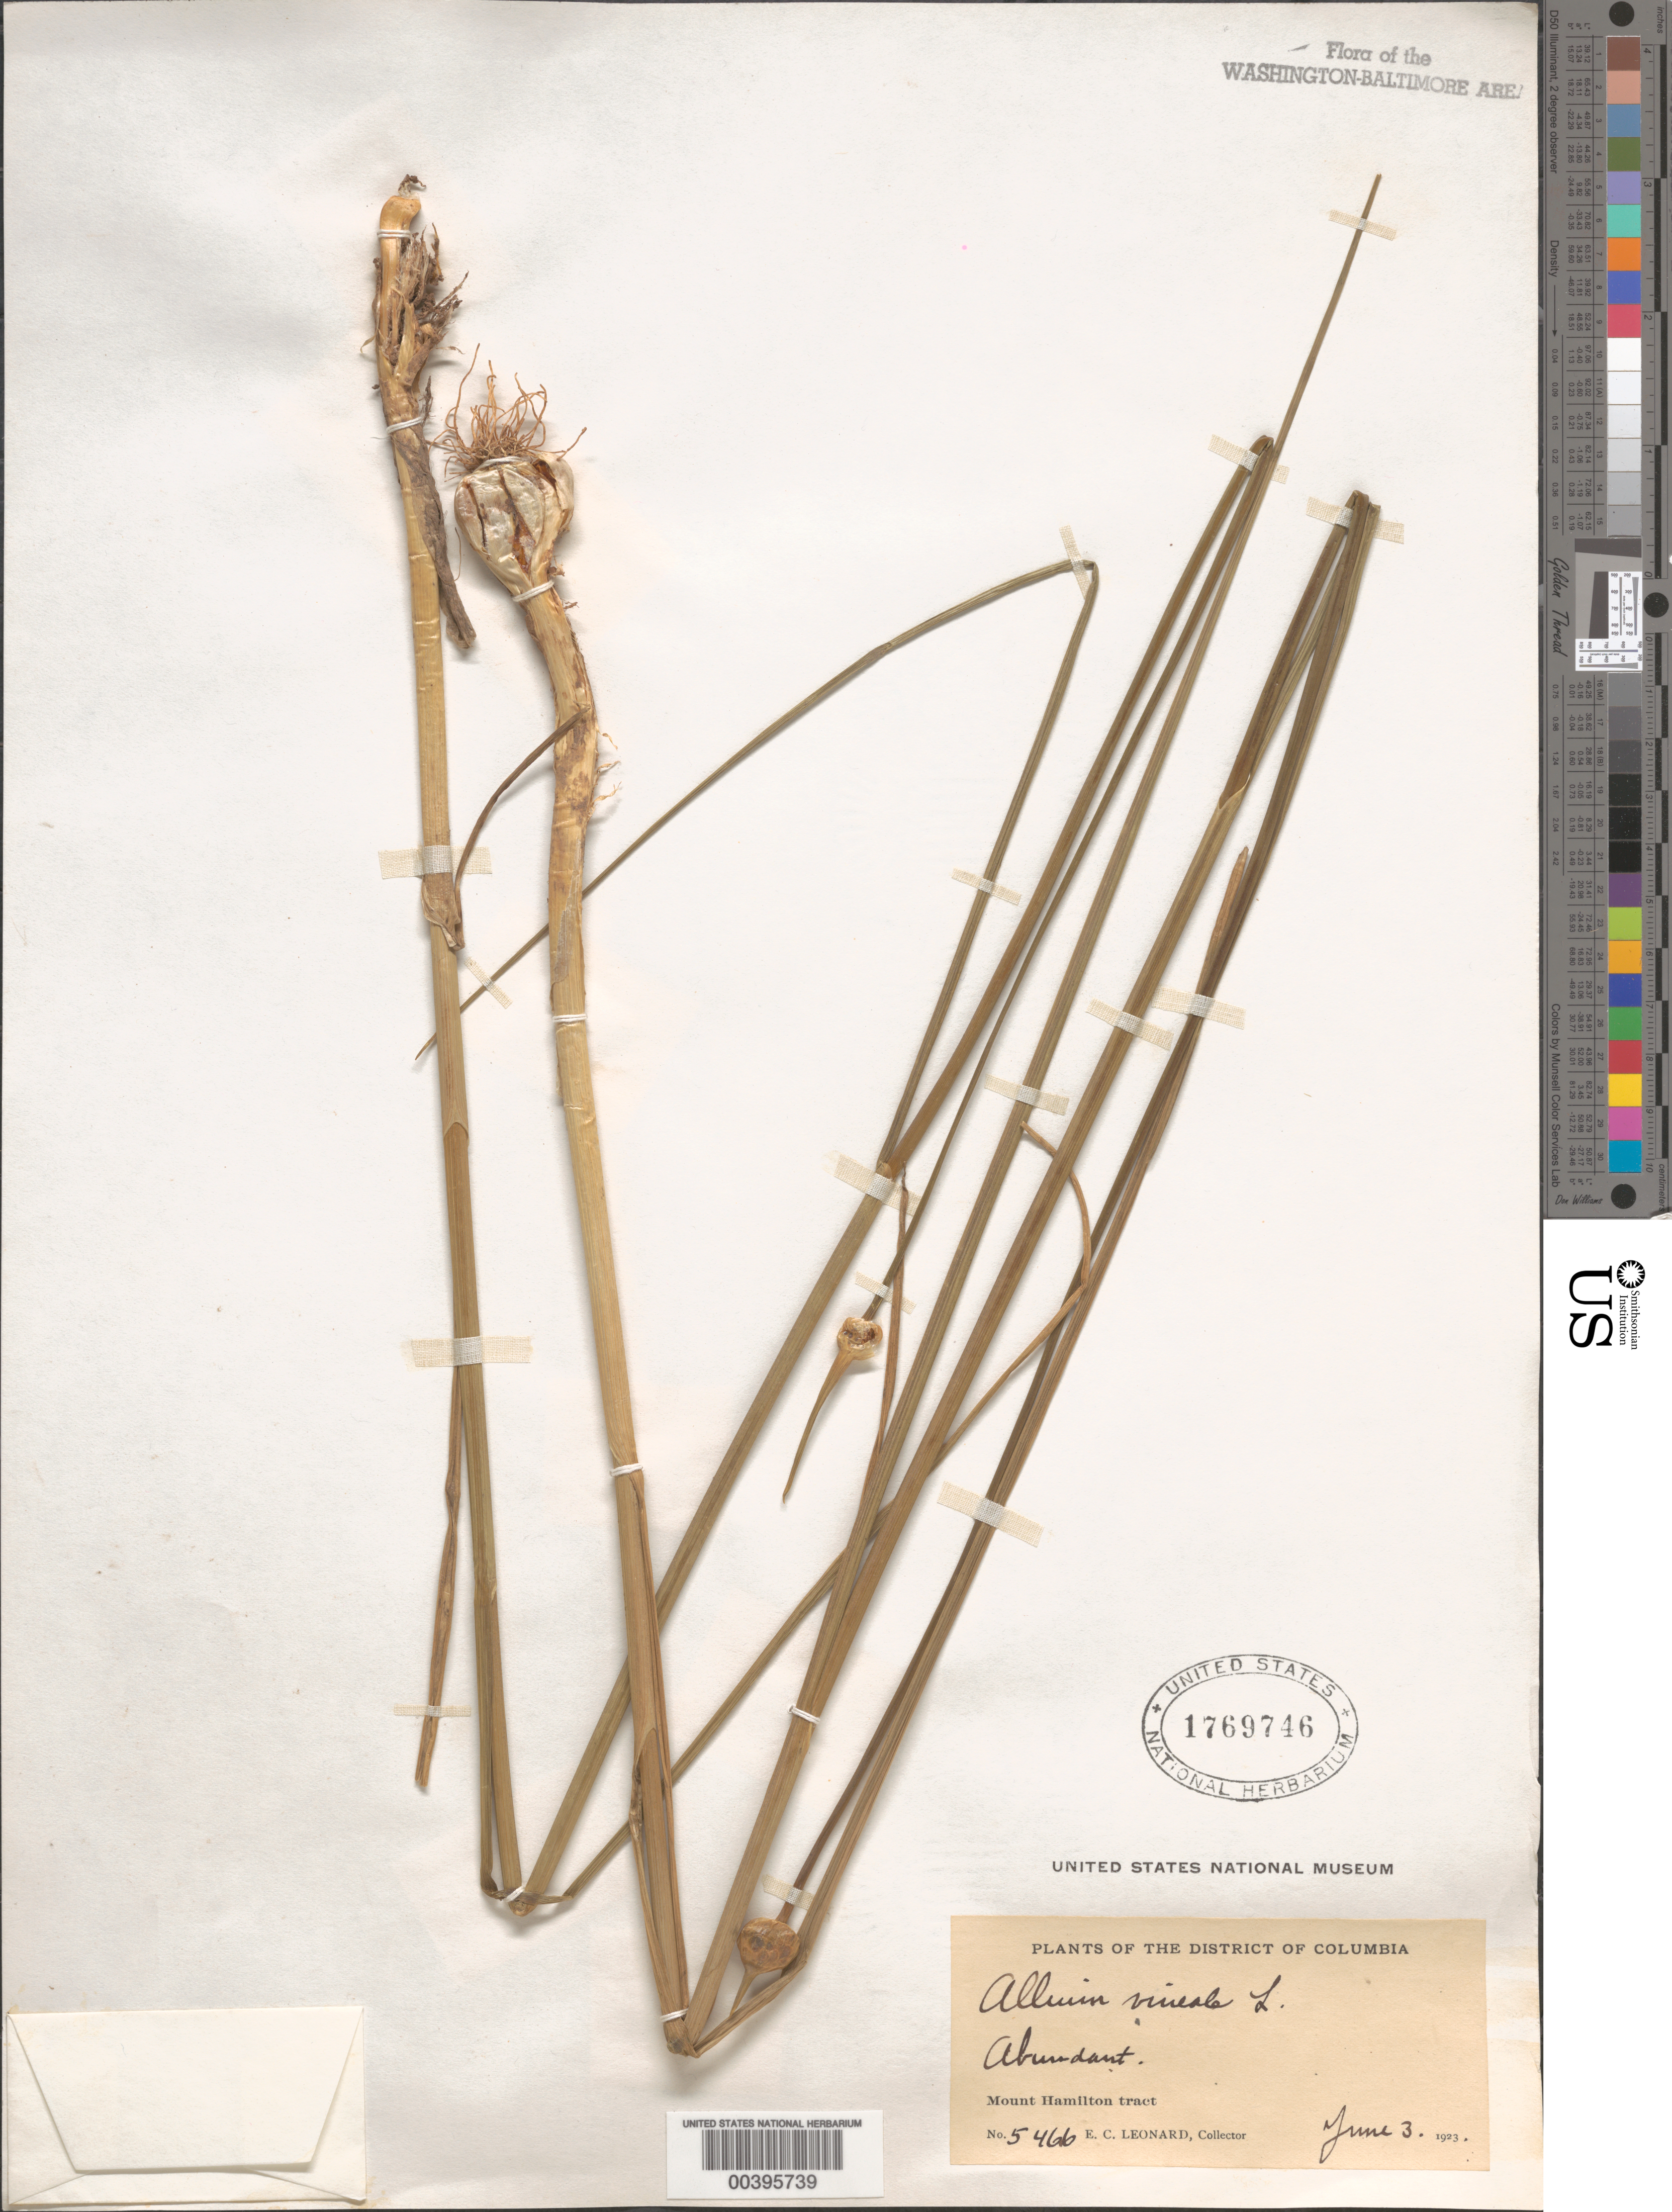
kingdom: Plantae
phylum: Tracheophyta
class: Liliopsida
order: Asparagales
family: Amaryllidaceae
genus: Allium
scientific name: Allium vineale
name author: L.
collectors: E. C. Leonard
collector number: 5466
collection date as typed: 03 Jun 1923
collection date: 1923-06-03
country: United States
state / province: District of Columbia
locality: Mount Hamilton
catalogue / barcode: US 1769746